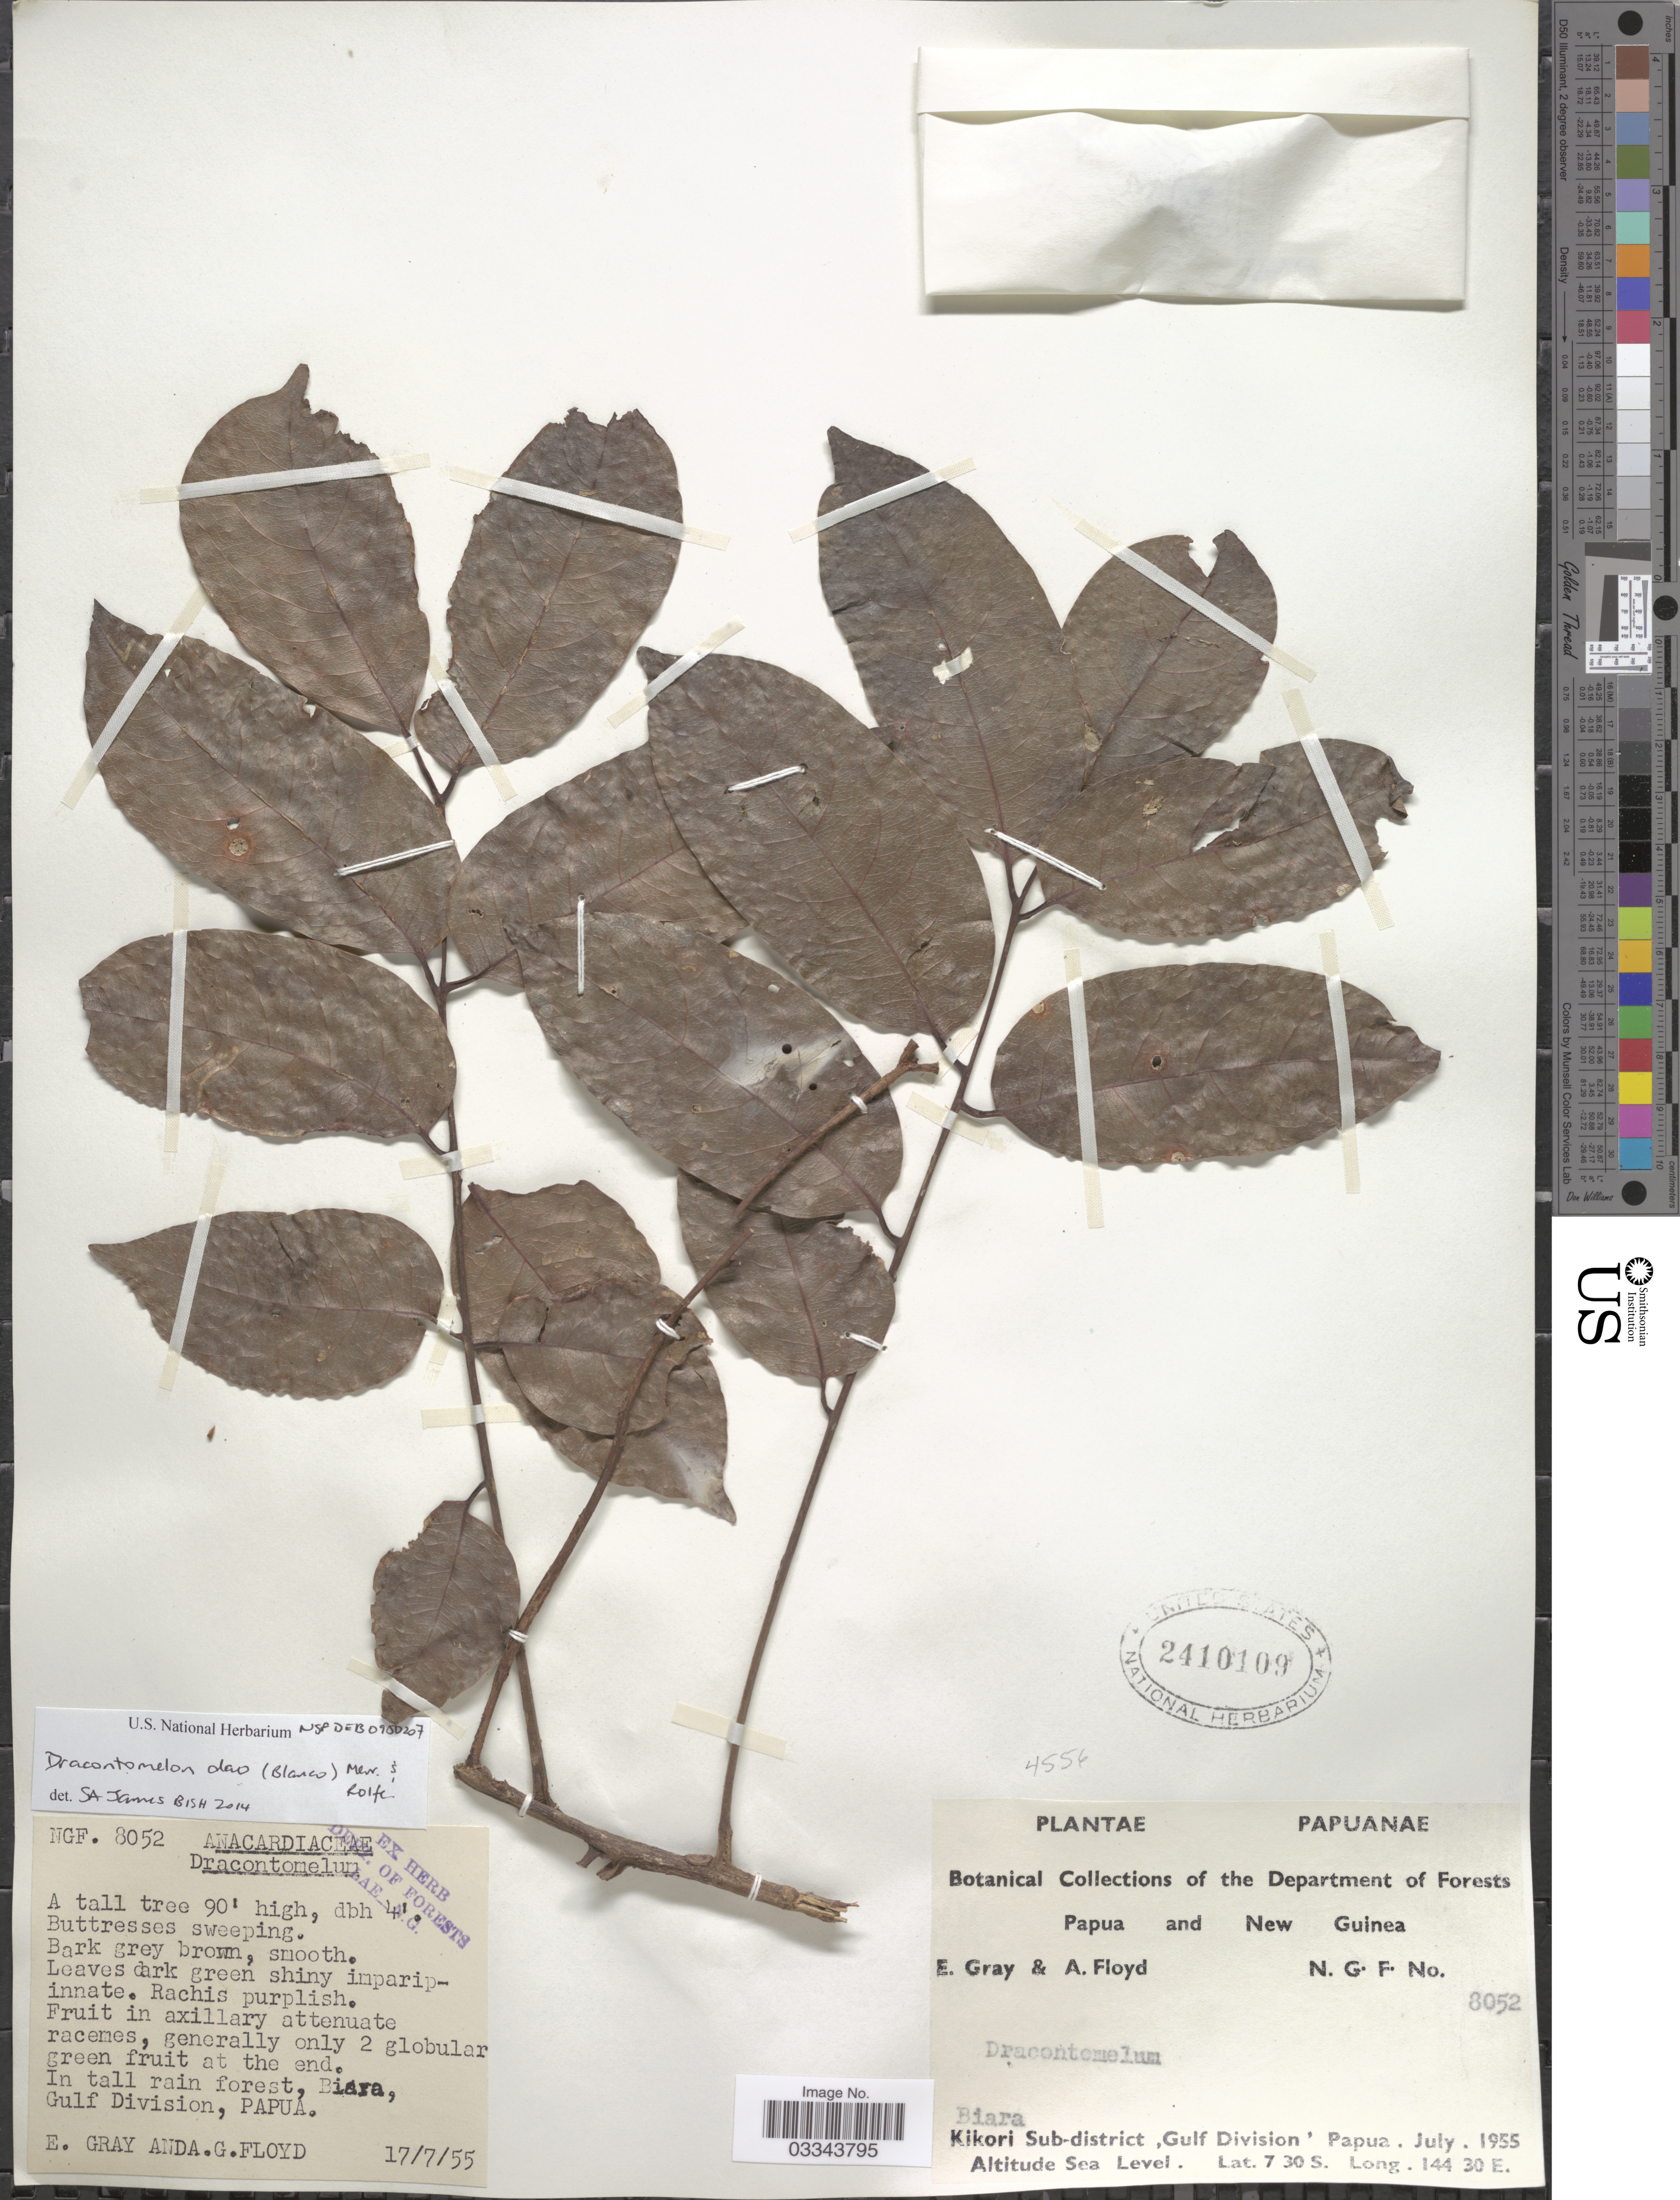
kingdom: Plantae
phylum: Tracheophyta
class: Magnoliopsida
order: Sapindales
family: Anacardiaceae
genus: Dracontomelon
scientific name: Dracontomelon dao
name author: (Blanco) Merr. & Rolfe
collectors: E. C. G. Gray & A. Floyd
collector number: NGF 8052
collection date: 1955-07-17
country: Papua New Guinea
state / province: Gulf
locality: Biara, Gulf Division, Papua. Kikori Sub-district.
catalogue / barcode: US 2410109